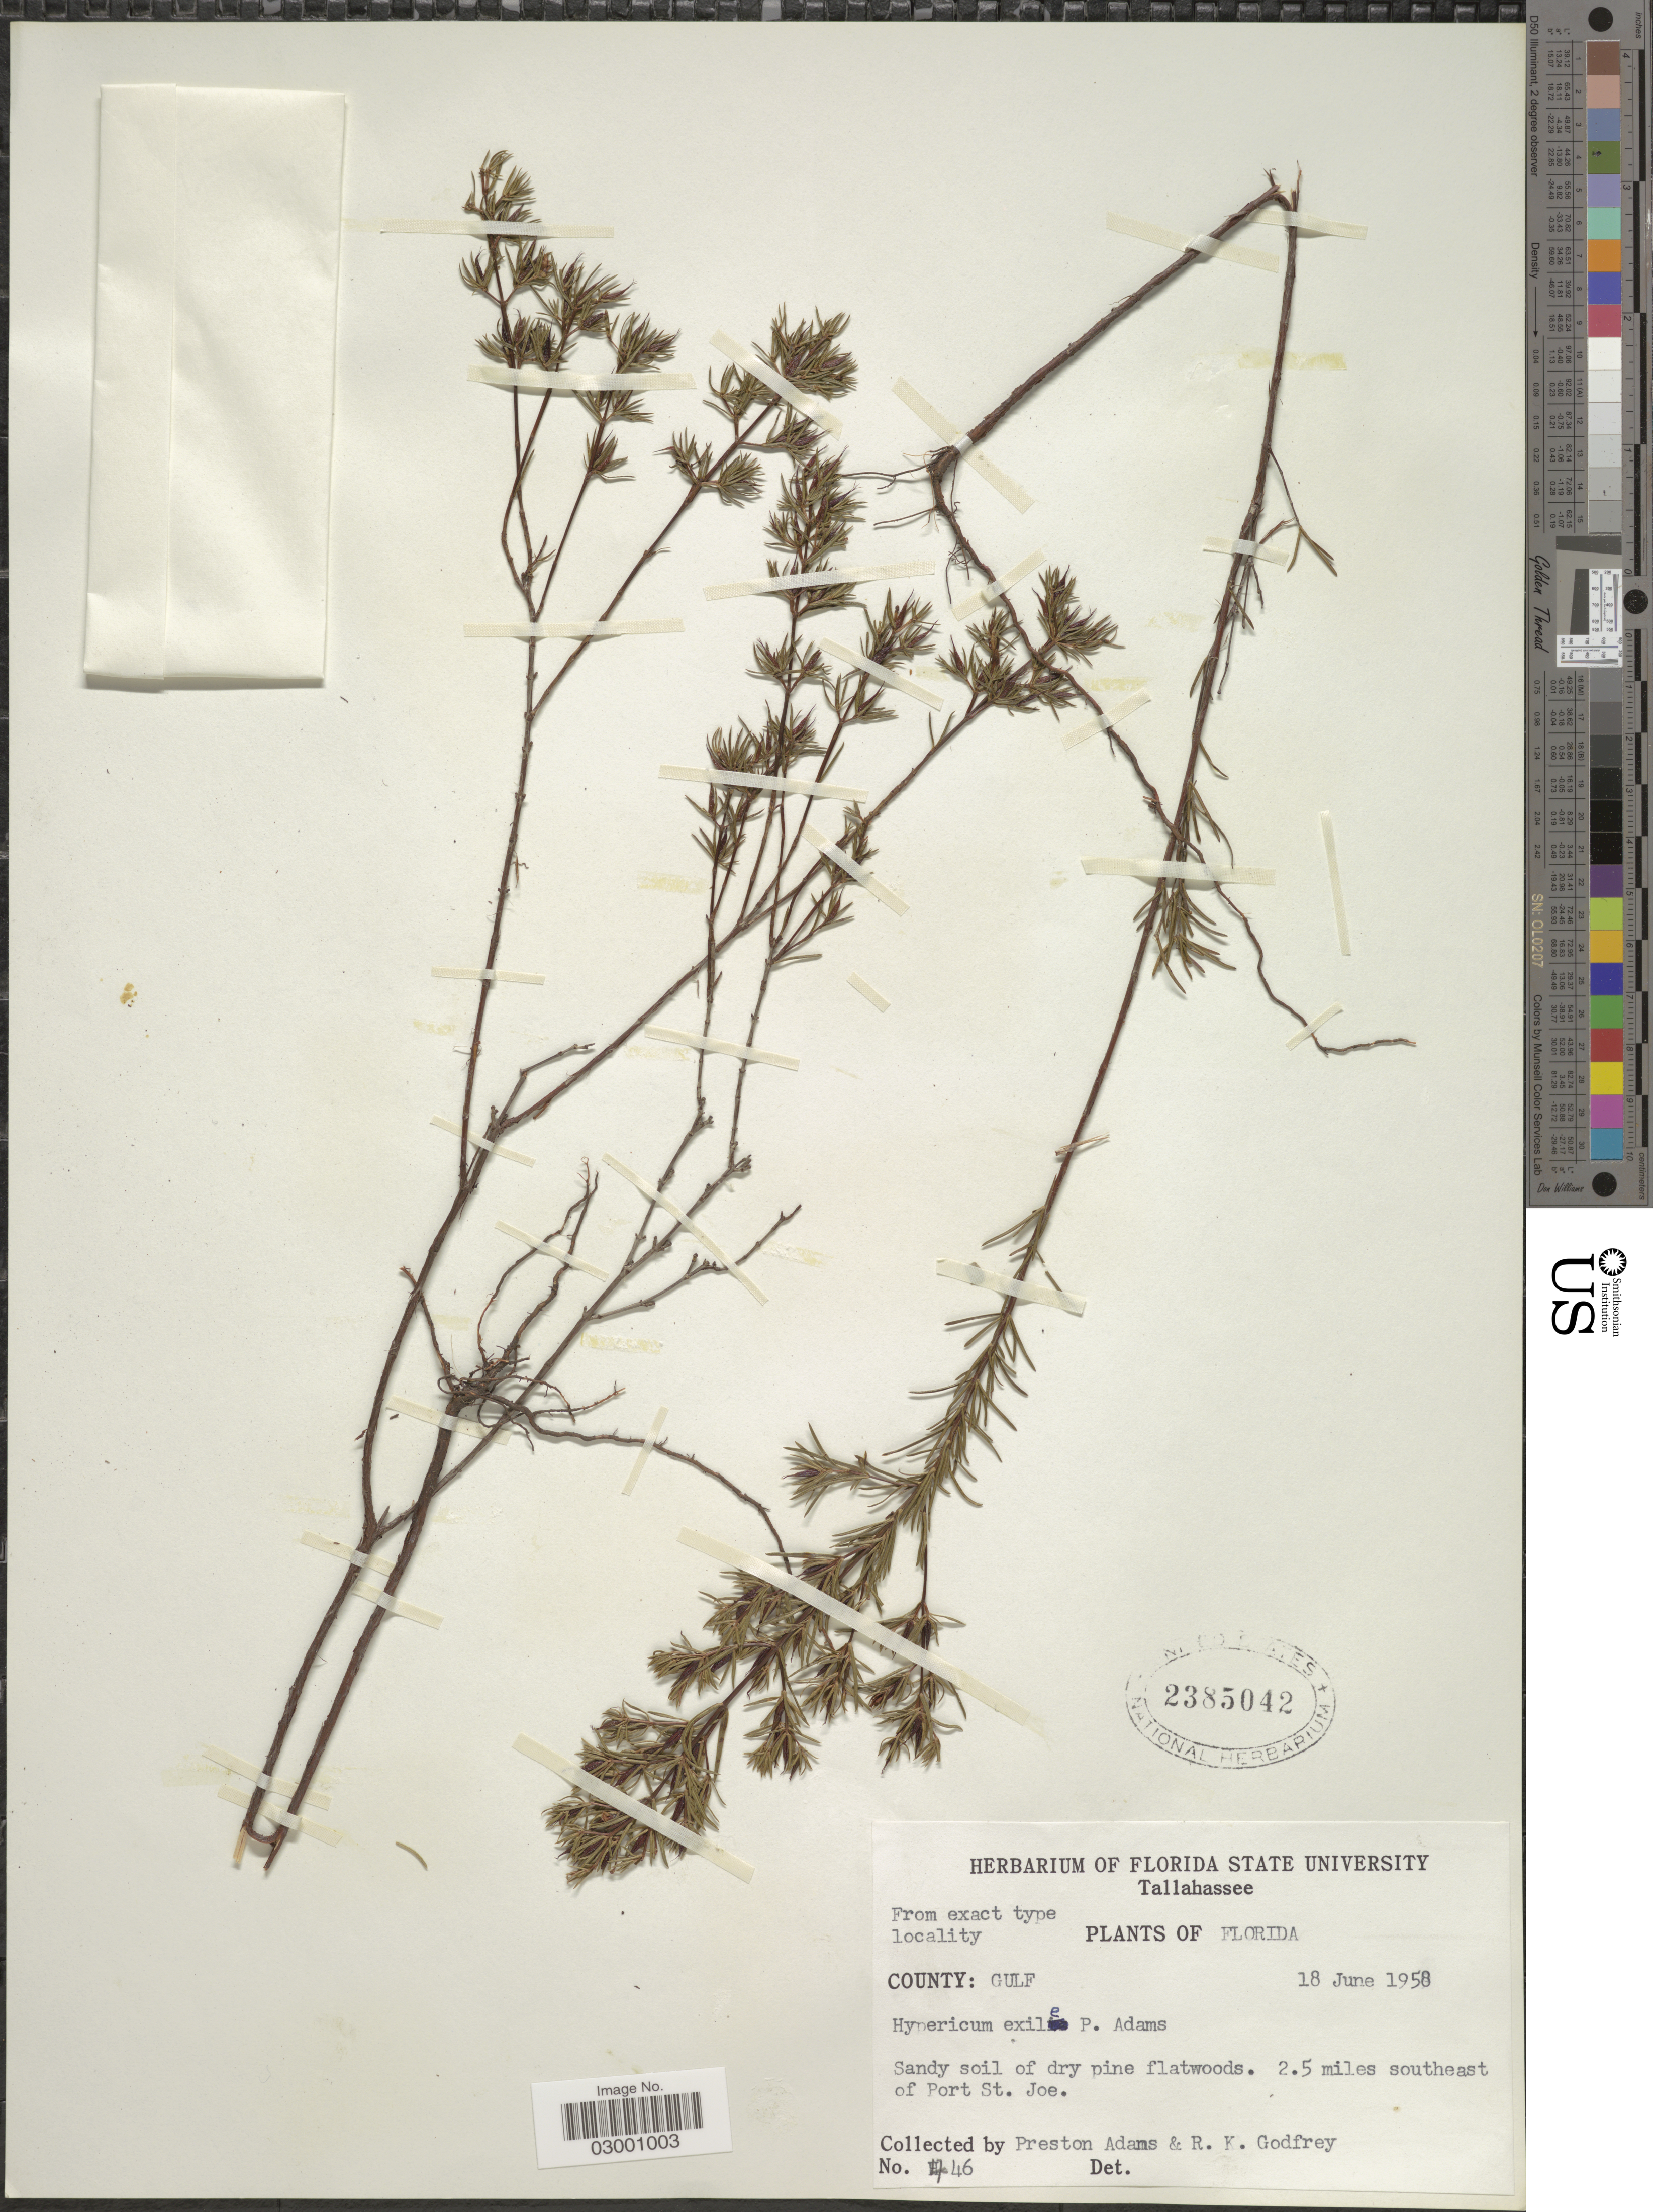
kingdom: Plantae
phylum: Tracheophyta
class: Magnoliopsida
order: Malpighiales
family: Hypericaceae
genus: Hypericum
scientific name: Hypericum exile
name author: W.P. Adams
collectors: P. Adams & R. K. Godfrey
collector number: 446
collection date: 1958-06-18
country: United States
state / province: Florida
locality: County: Gulf. 2.5 miles southeast of Port St. Joe.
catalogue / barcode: US 2385042